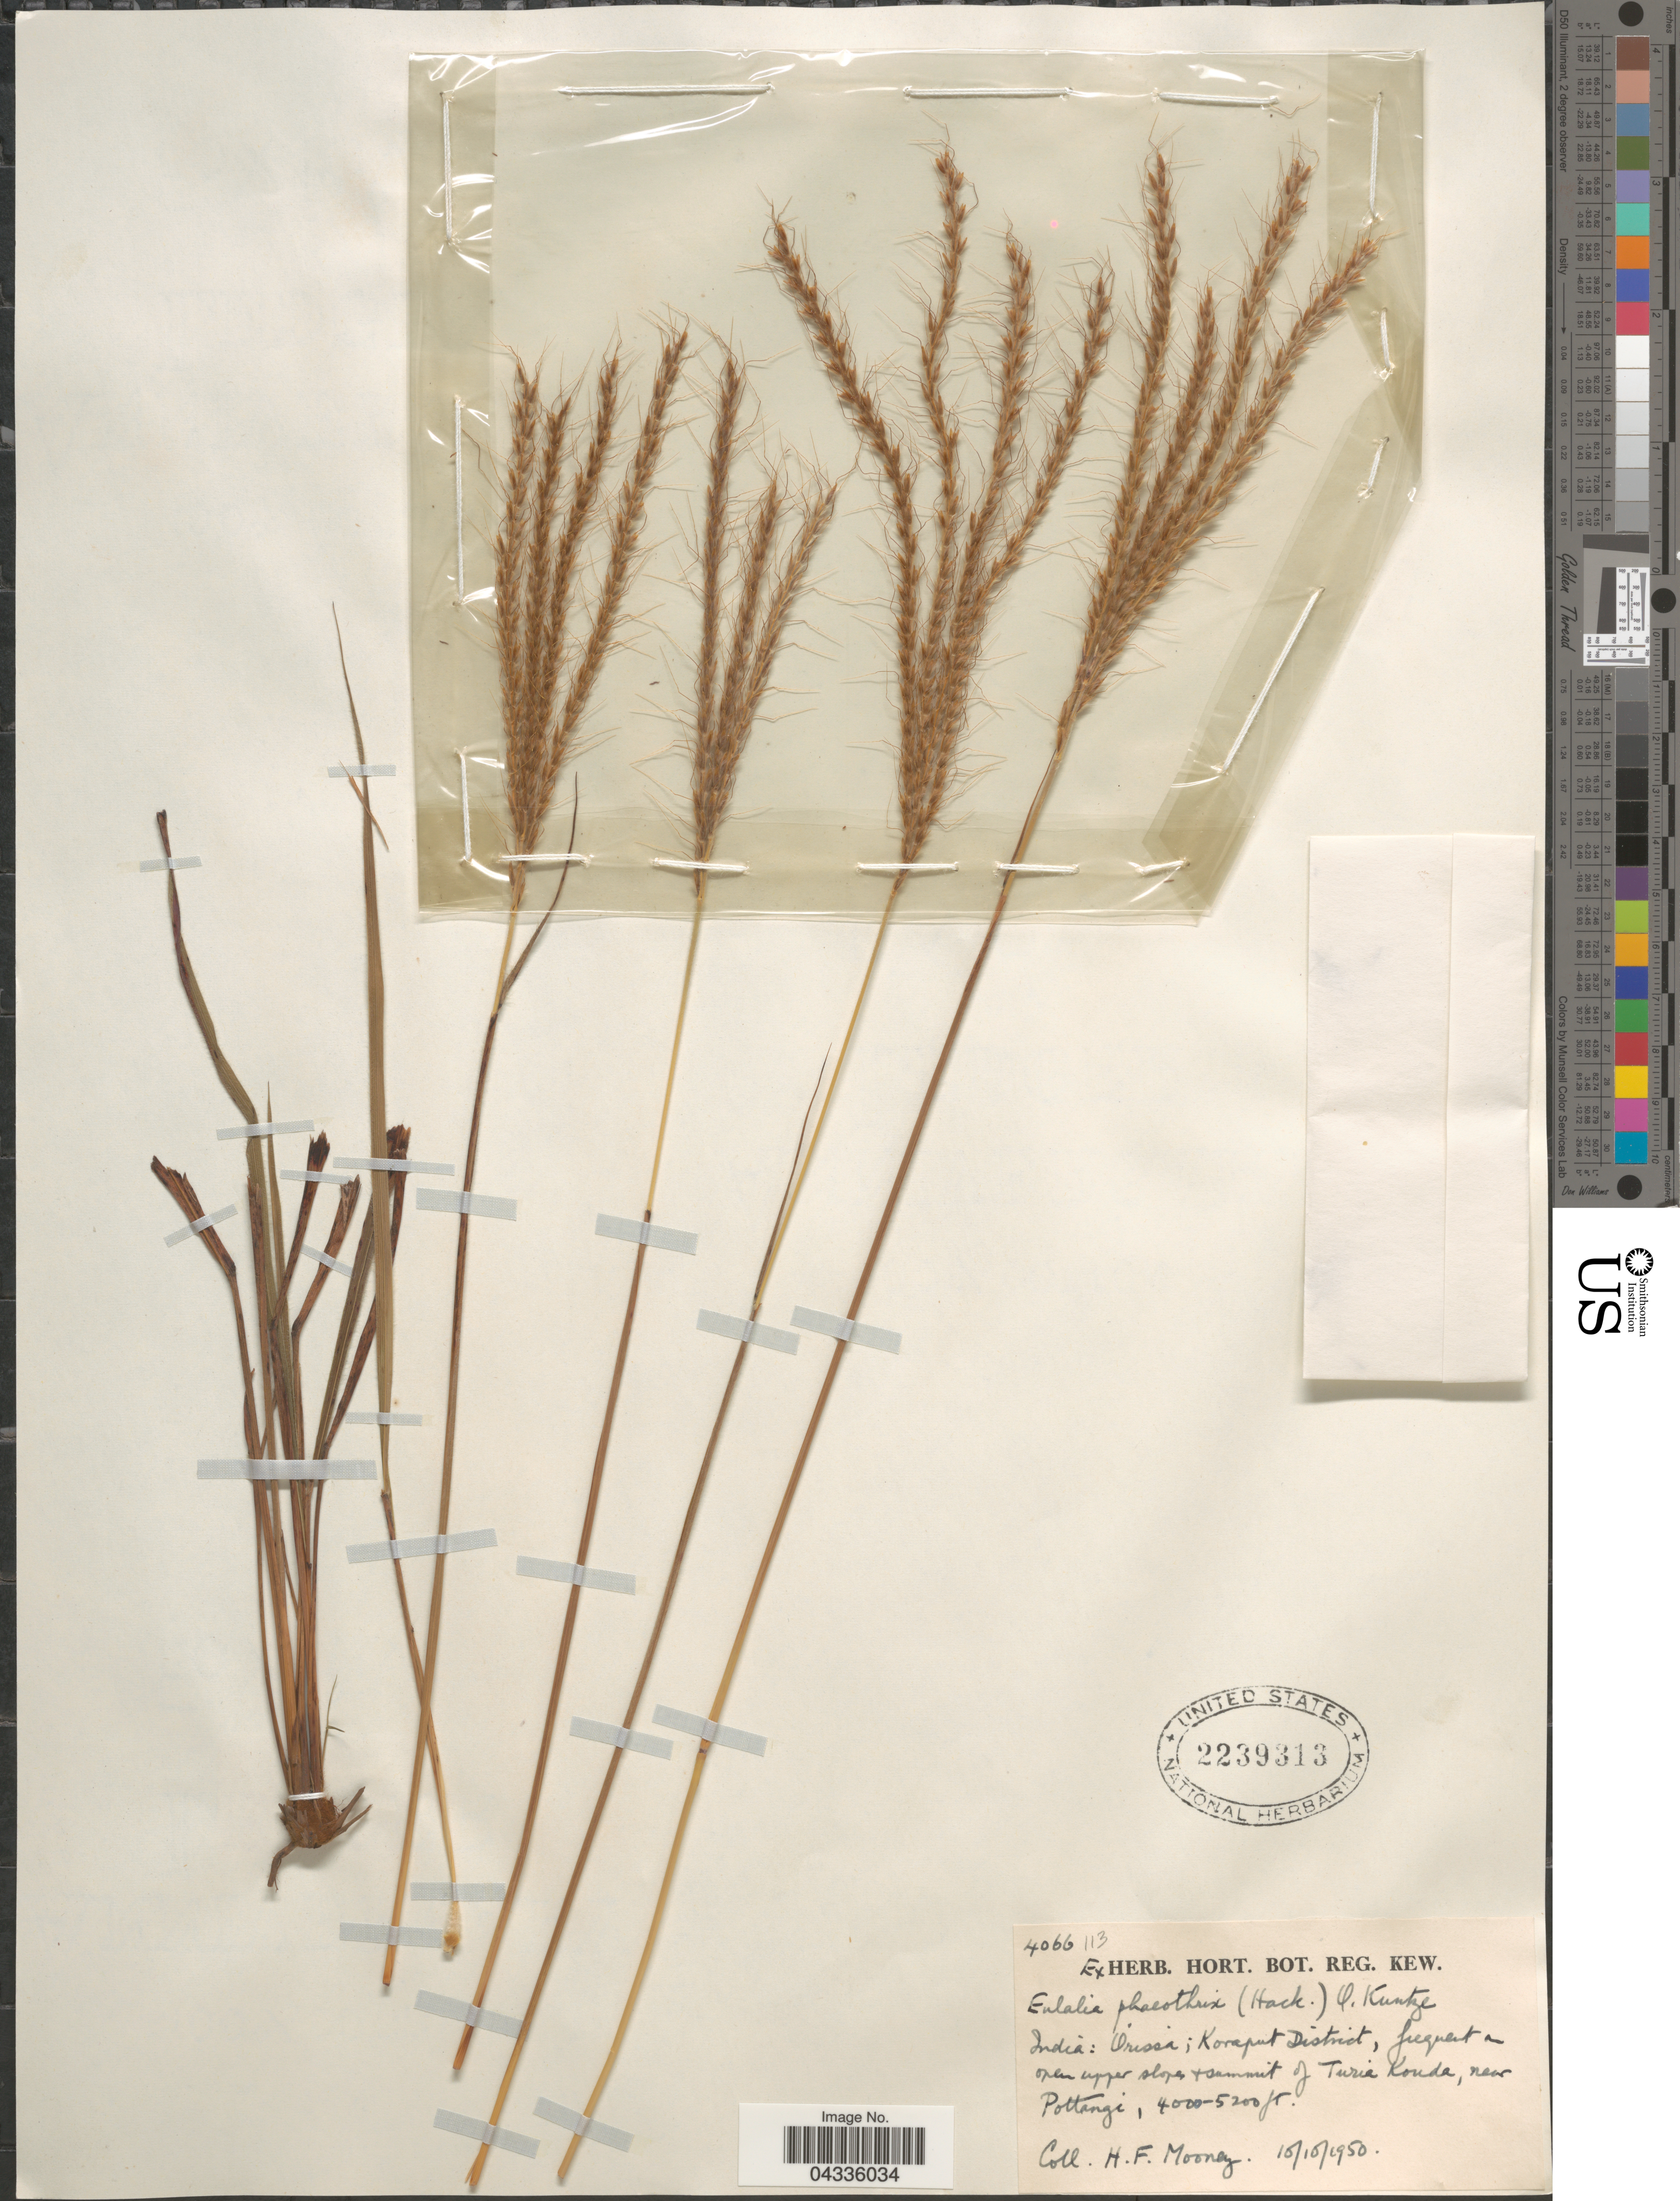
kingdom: Plantae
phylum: Tracheophyta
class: Liliopsida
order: Poales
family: Poaceae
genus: Eulalia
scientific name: Eulalia phaeothrix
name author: (Hack.) Kuntze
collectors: H. Mooney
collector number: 4066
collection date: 1950-10-10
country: India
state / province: Orissa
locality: Koraput District, frequent on open upper slope & summit of Turia Kouda, near Pottanzi.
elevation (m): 1219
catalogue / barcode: US 2239313